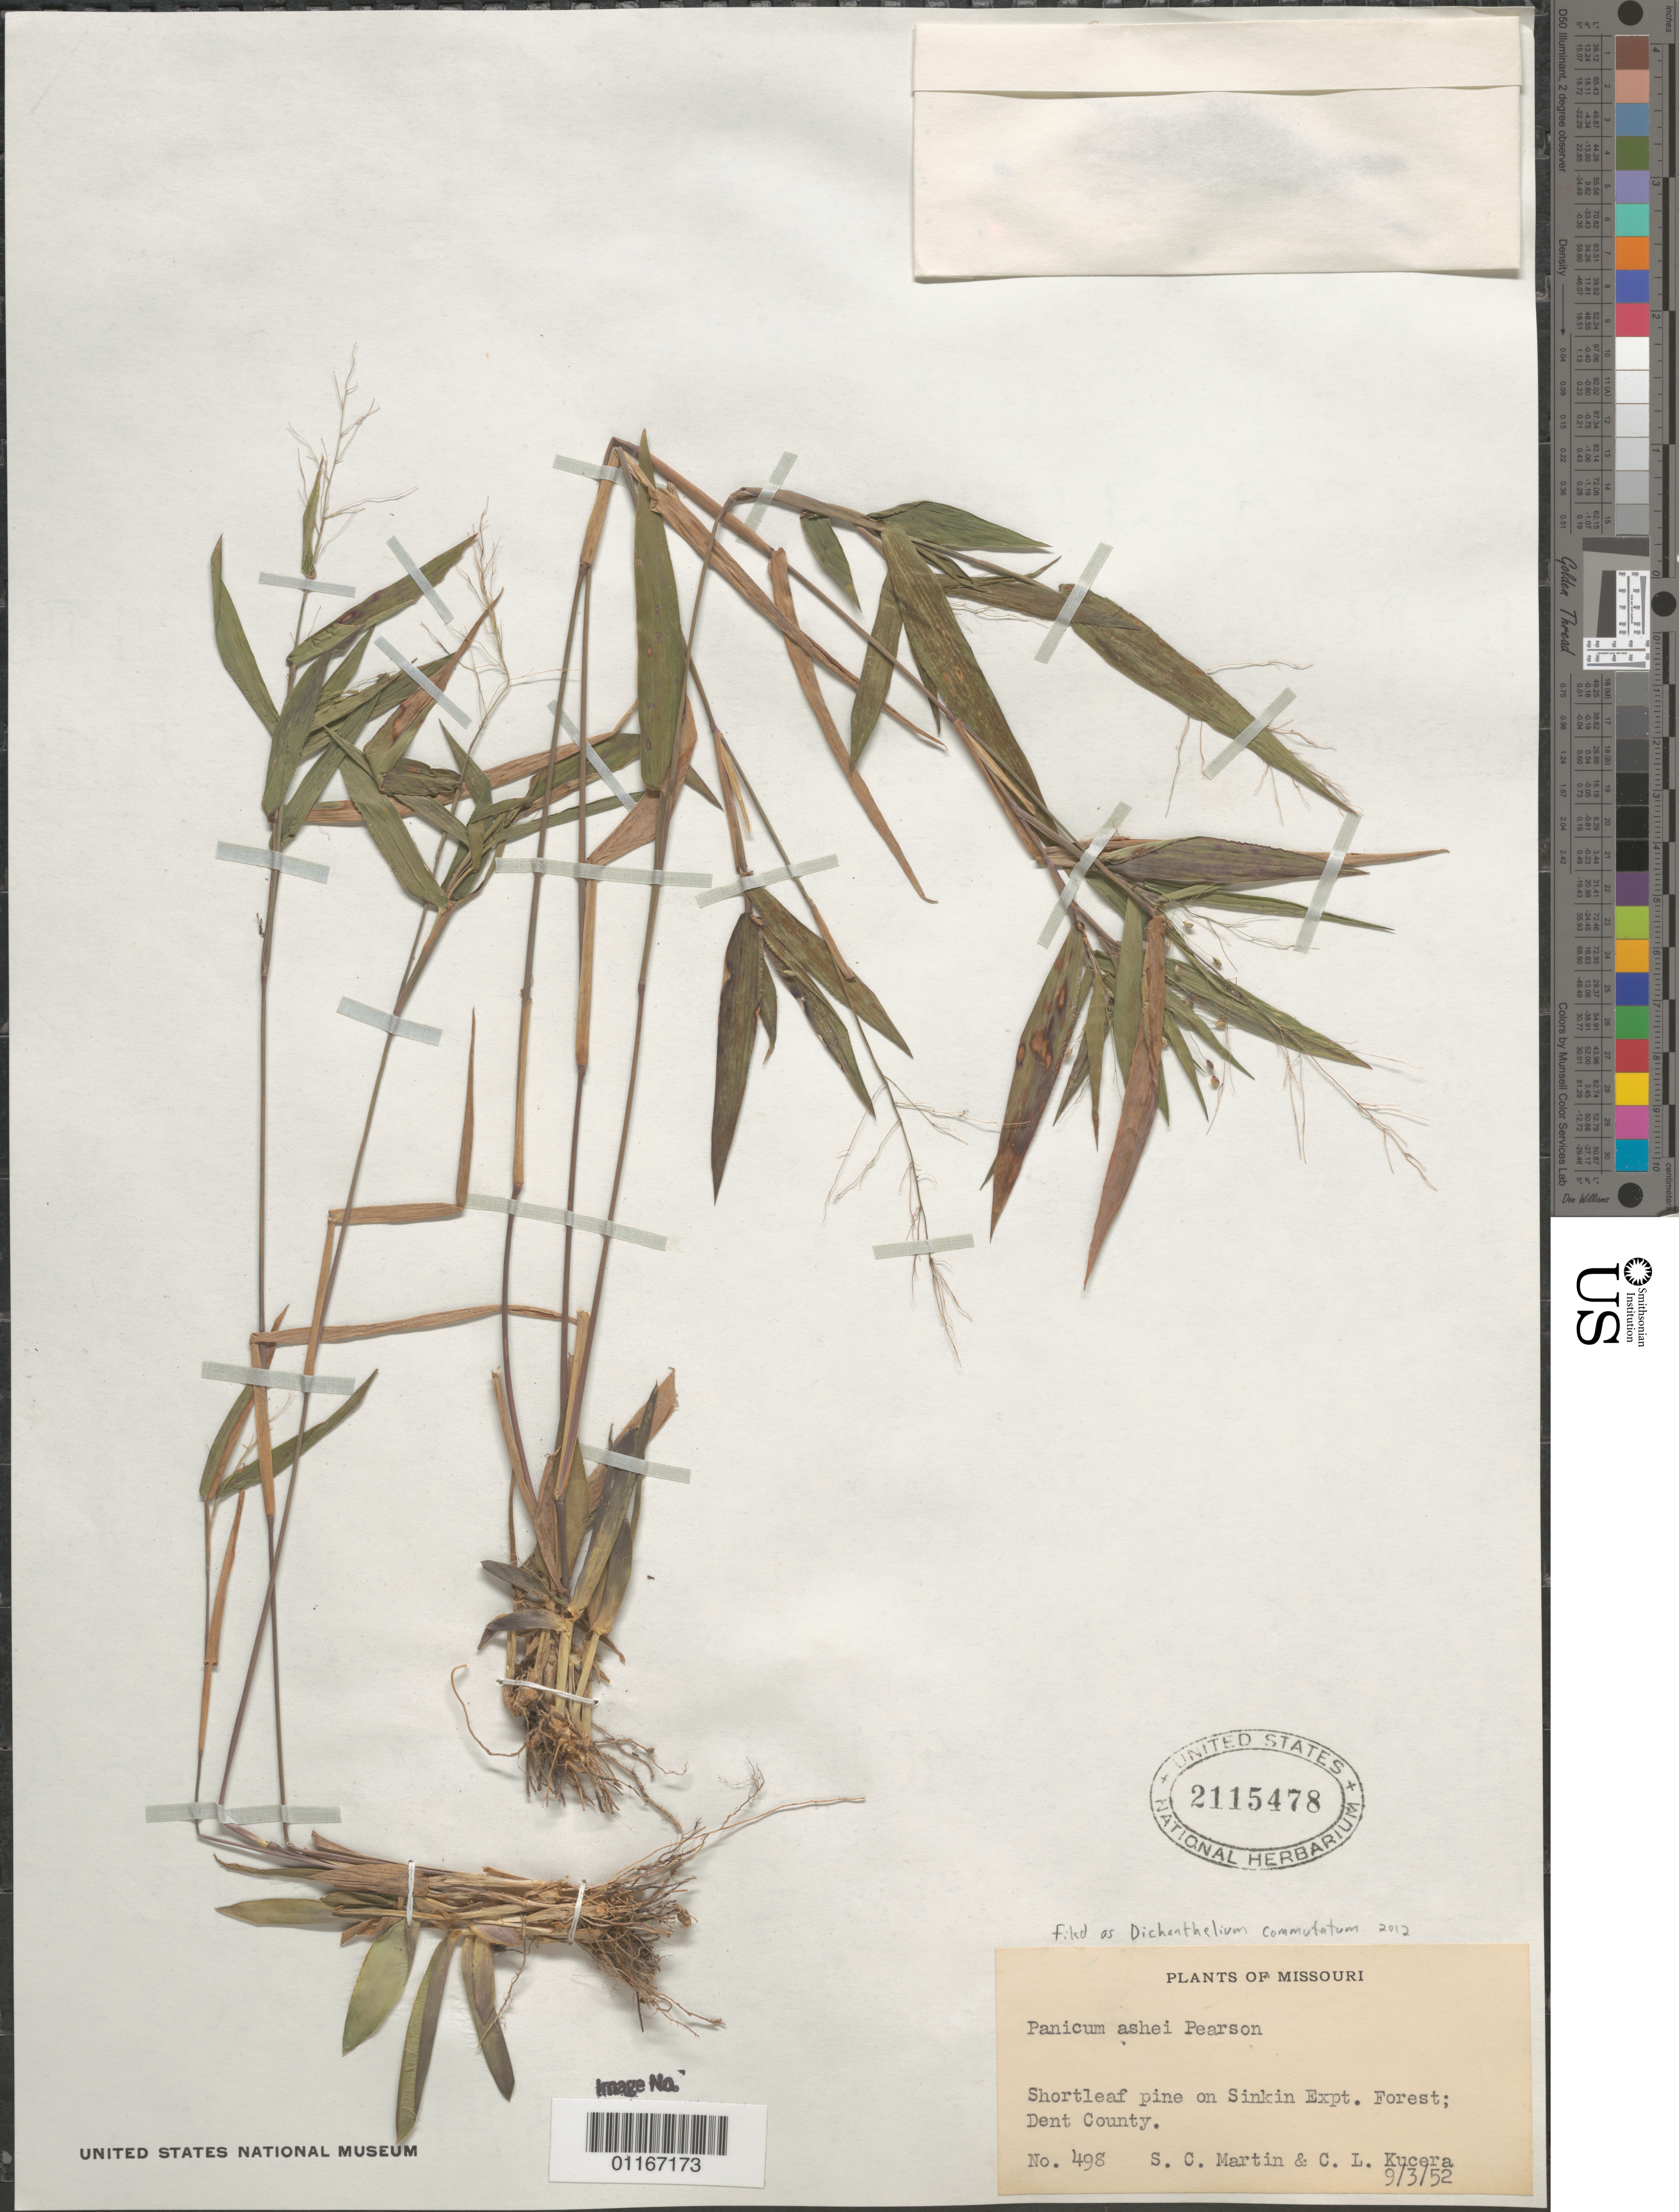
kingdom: Plantae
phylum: Tracheophyta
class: Liliopsida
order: Poales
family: Poaceae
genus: Dichanthelium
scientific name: Dichanthelium commutatum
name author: (Schult.) Gould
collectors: S. C. Martin & C. Kucera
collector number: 498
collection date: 1952-09-03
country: United States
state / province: Missouri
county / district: Dent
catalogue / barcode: US 2115478